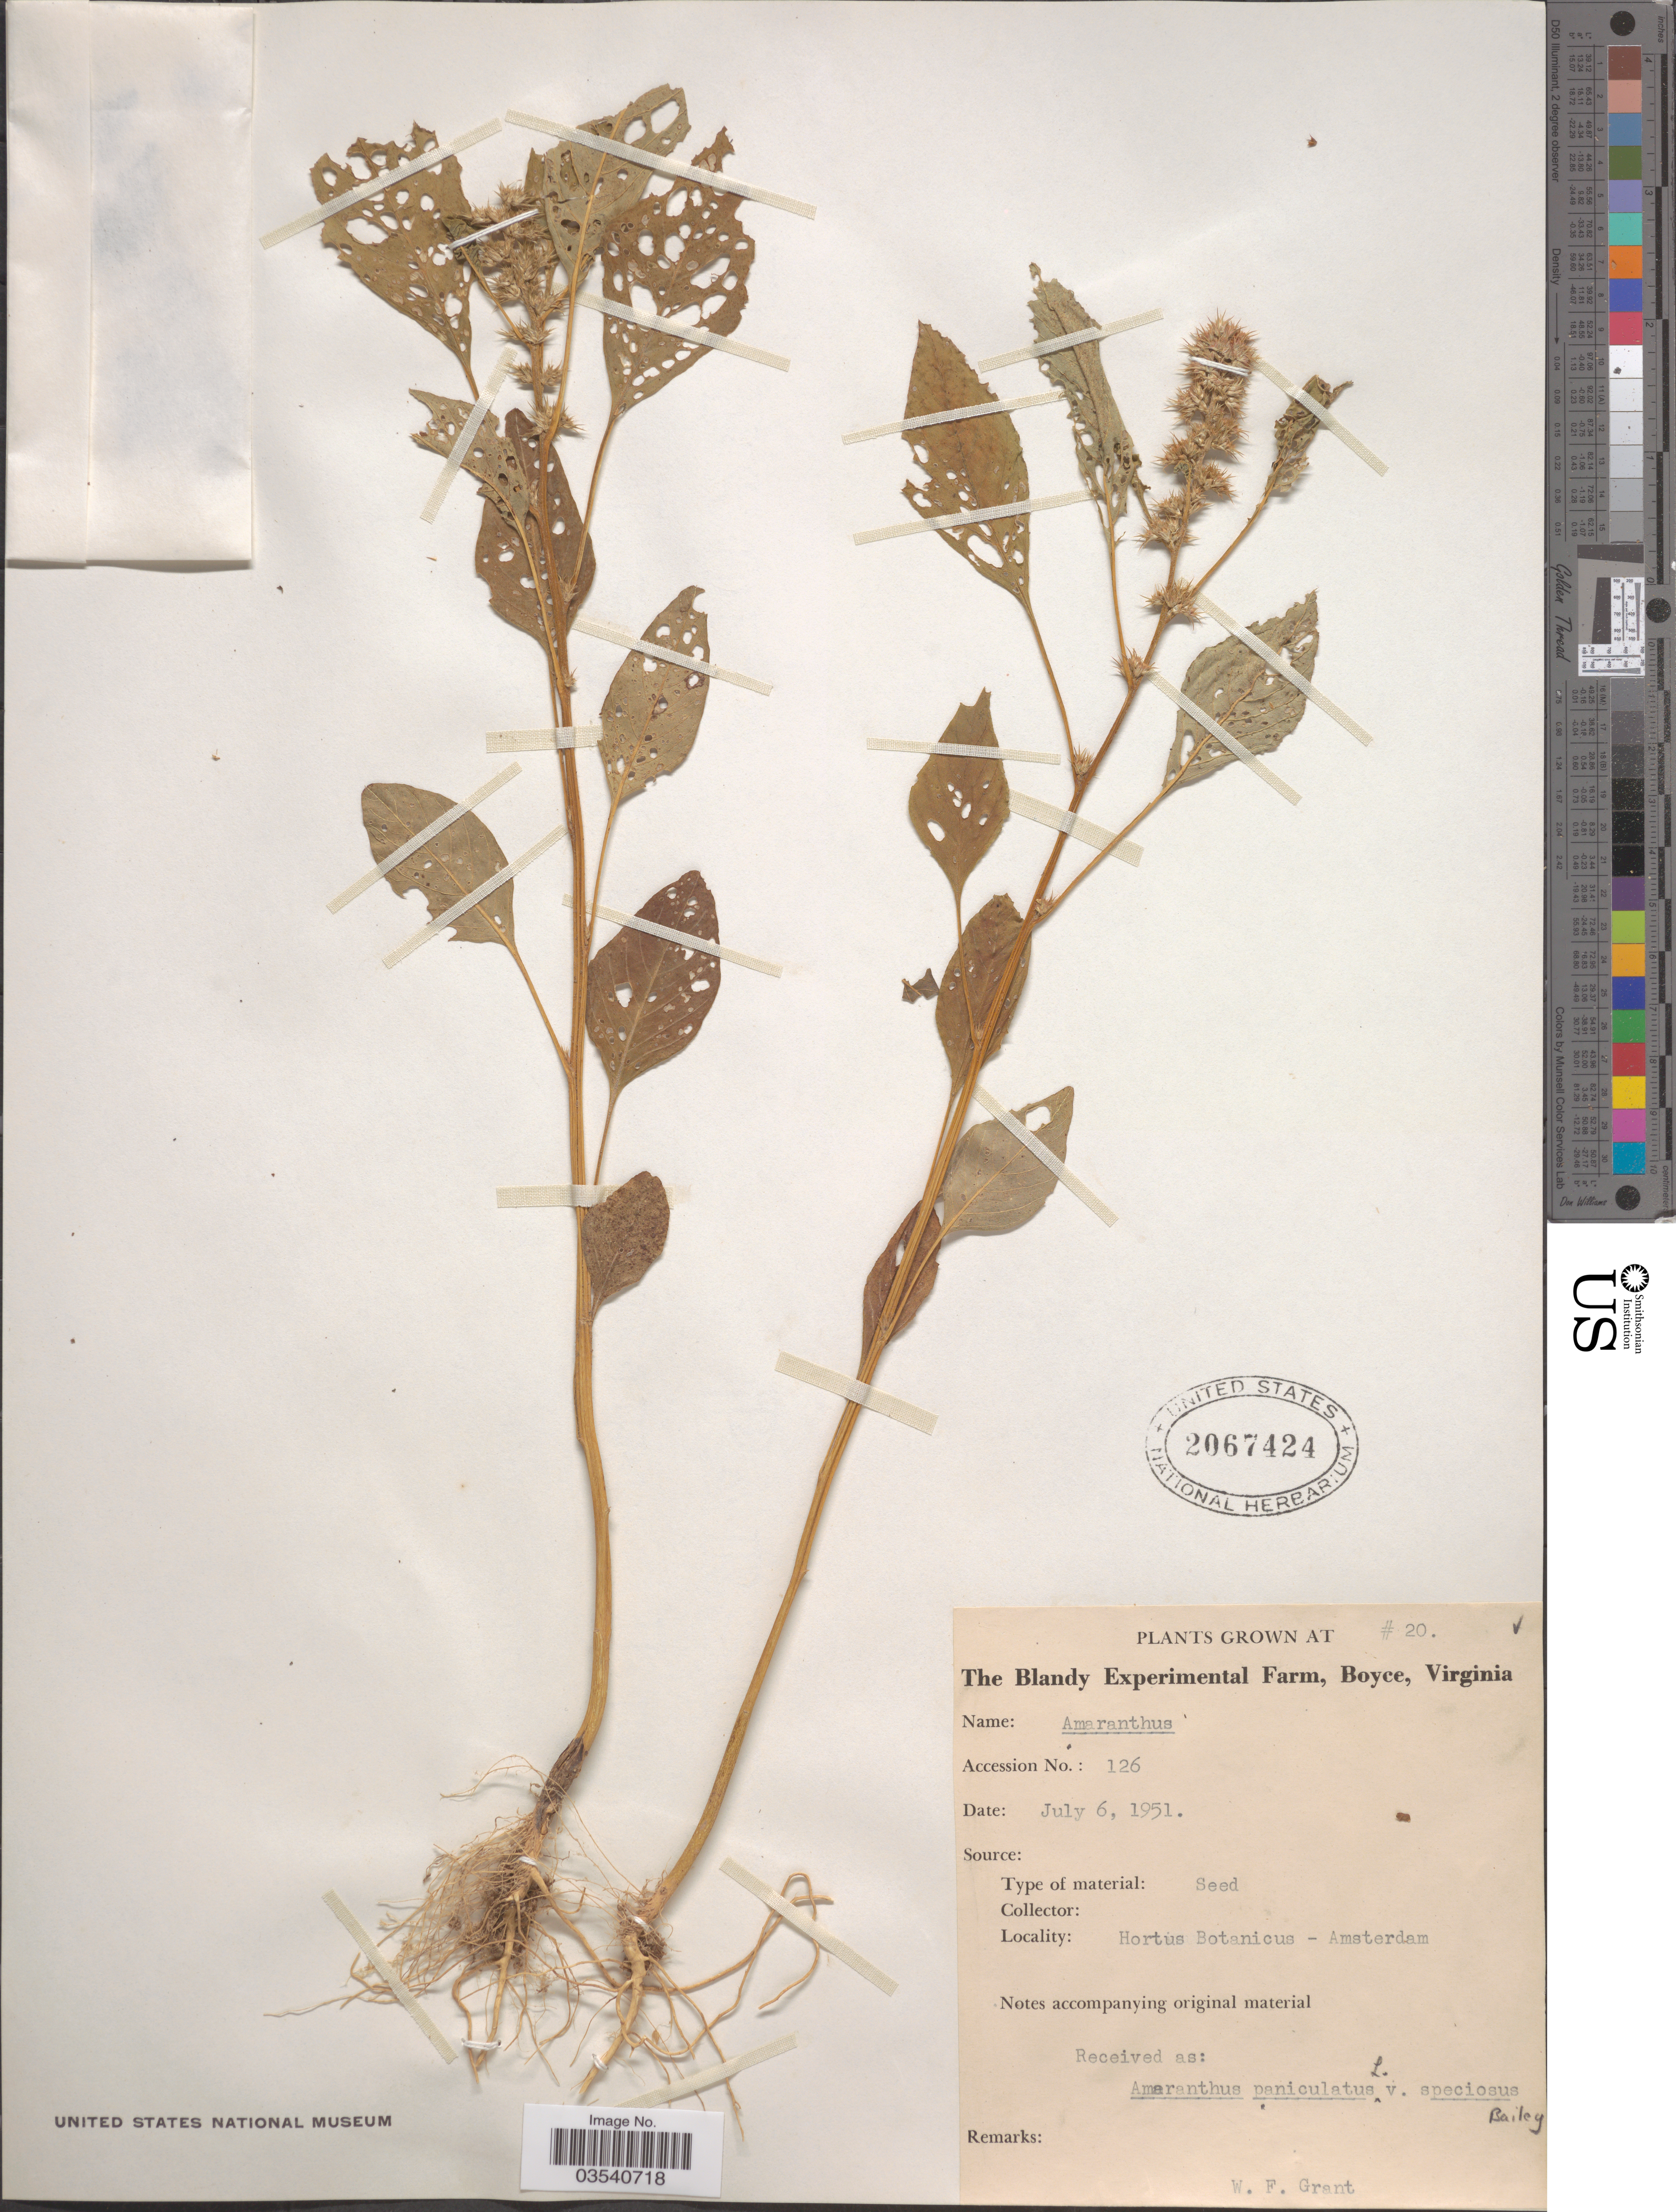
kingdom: Plantae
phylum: Tracheophyta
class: Magnoliopsida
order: Caryophyllales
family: Amaranthaceae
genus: Amaranthus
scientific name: Amaranthus paniculatus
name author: L.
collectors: W. Grant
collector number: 20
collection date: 1951-07-06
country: United States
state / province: Virginia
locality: The Blandy Experimental Farm, Boyce.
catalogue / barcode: US 2067424